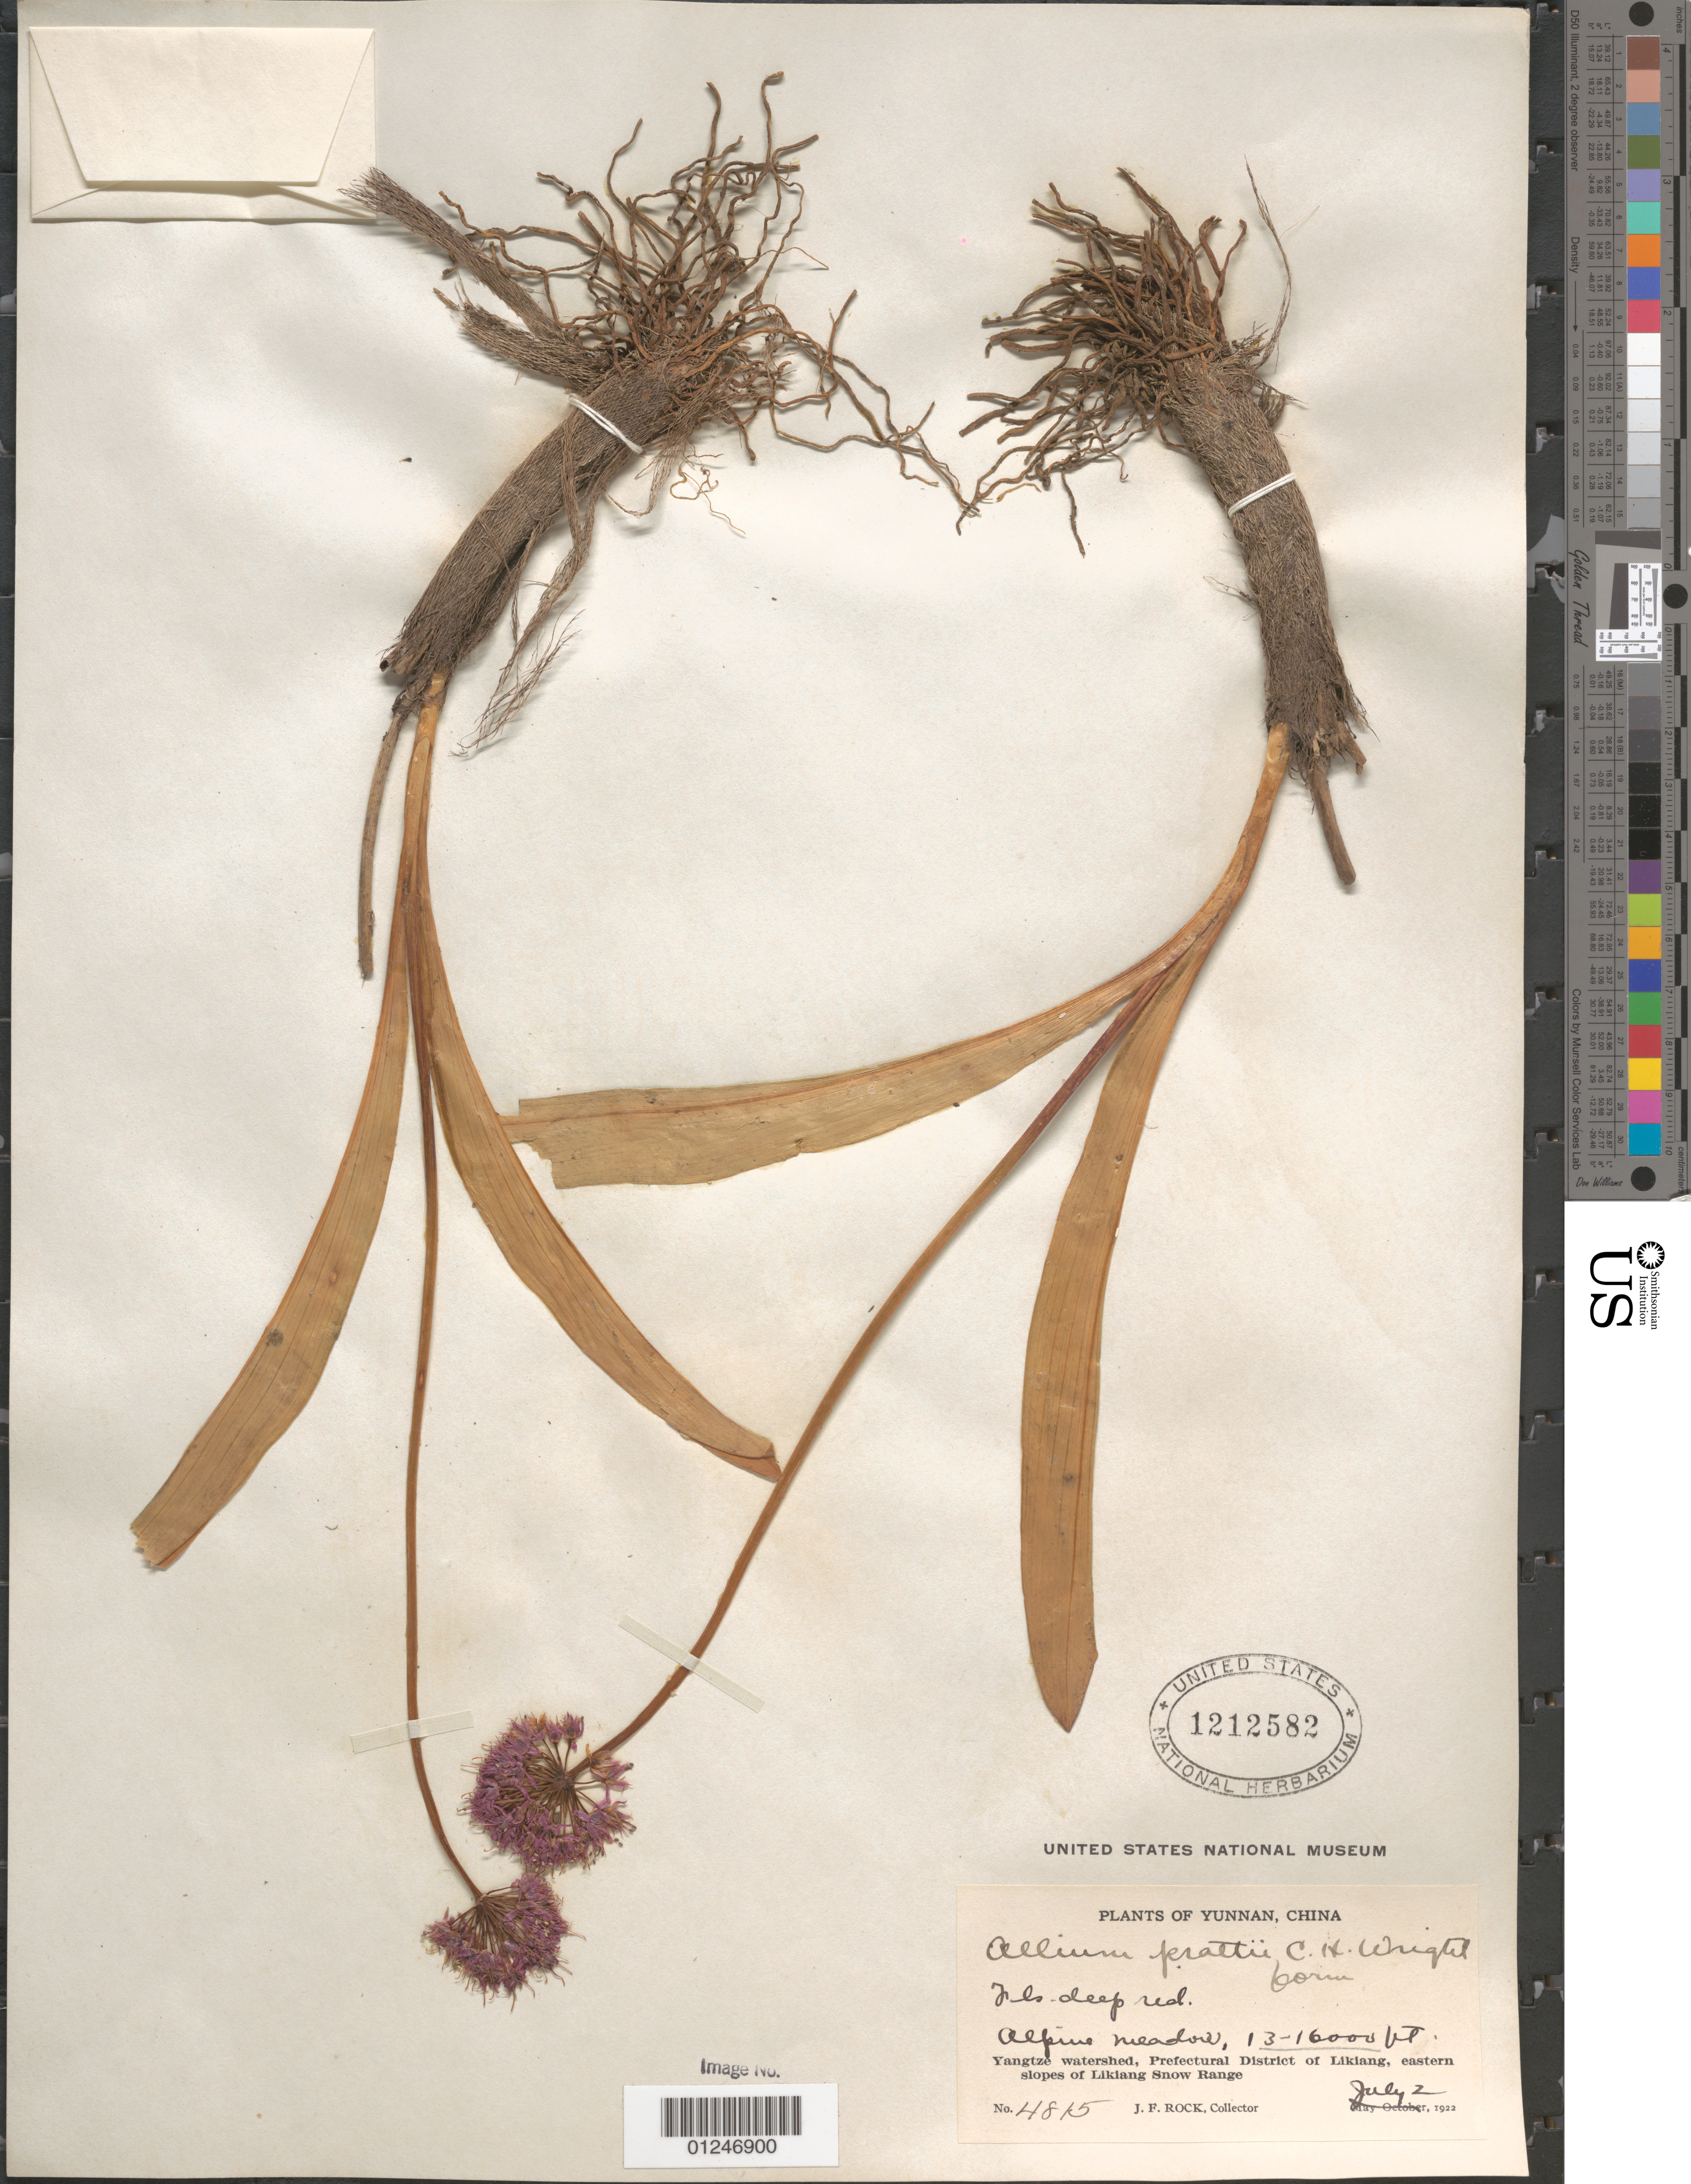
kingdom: Plantae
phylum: Tracheophyta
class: Liliopsida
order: Asparagales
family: Amaryllidaceae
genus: Allium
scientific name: Allium prattii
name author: C.H. Wright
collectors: J. F. Rock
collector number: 4815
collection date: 1922-07-02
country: China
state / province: Yunnan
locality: Yangtze watershed, Prefectural District of Liking, eastern slopes of Liklang Snow Range.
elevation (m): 3962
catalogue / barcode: US 1212582